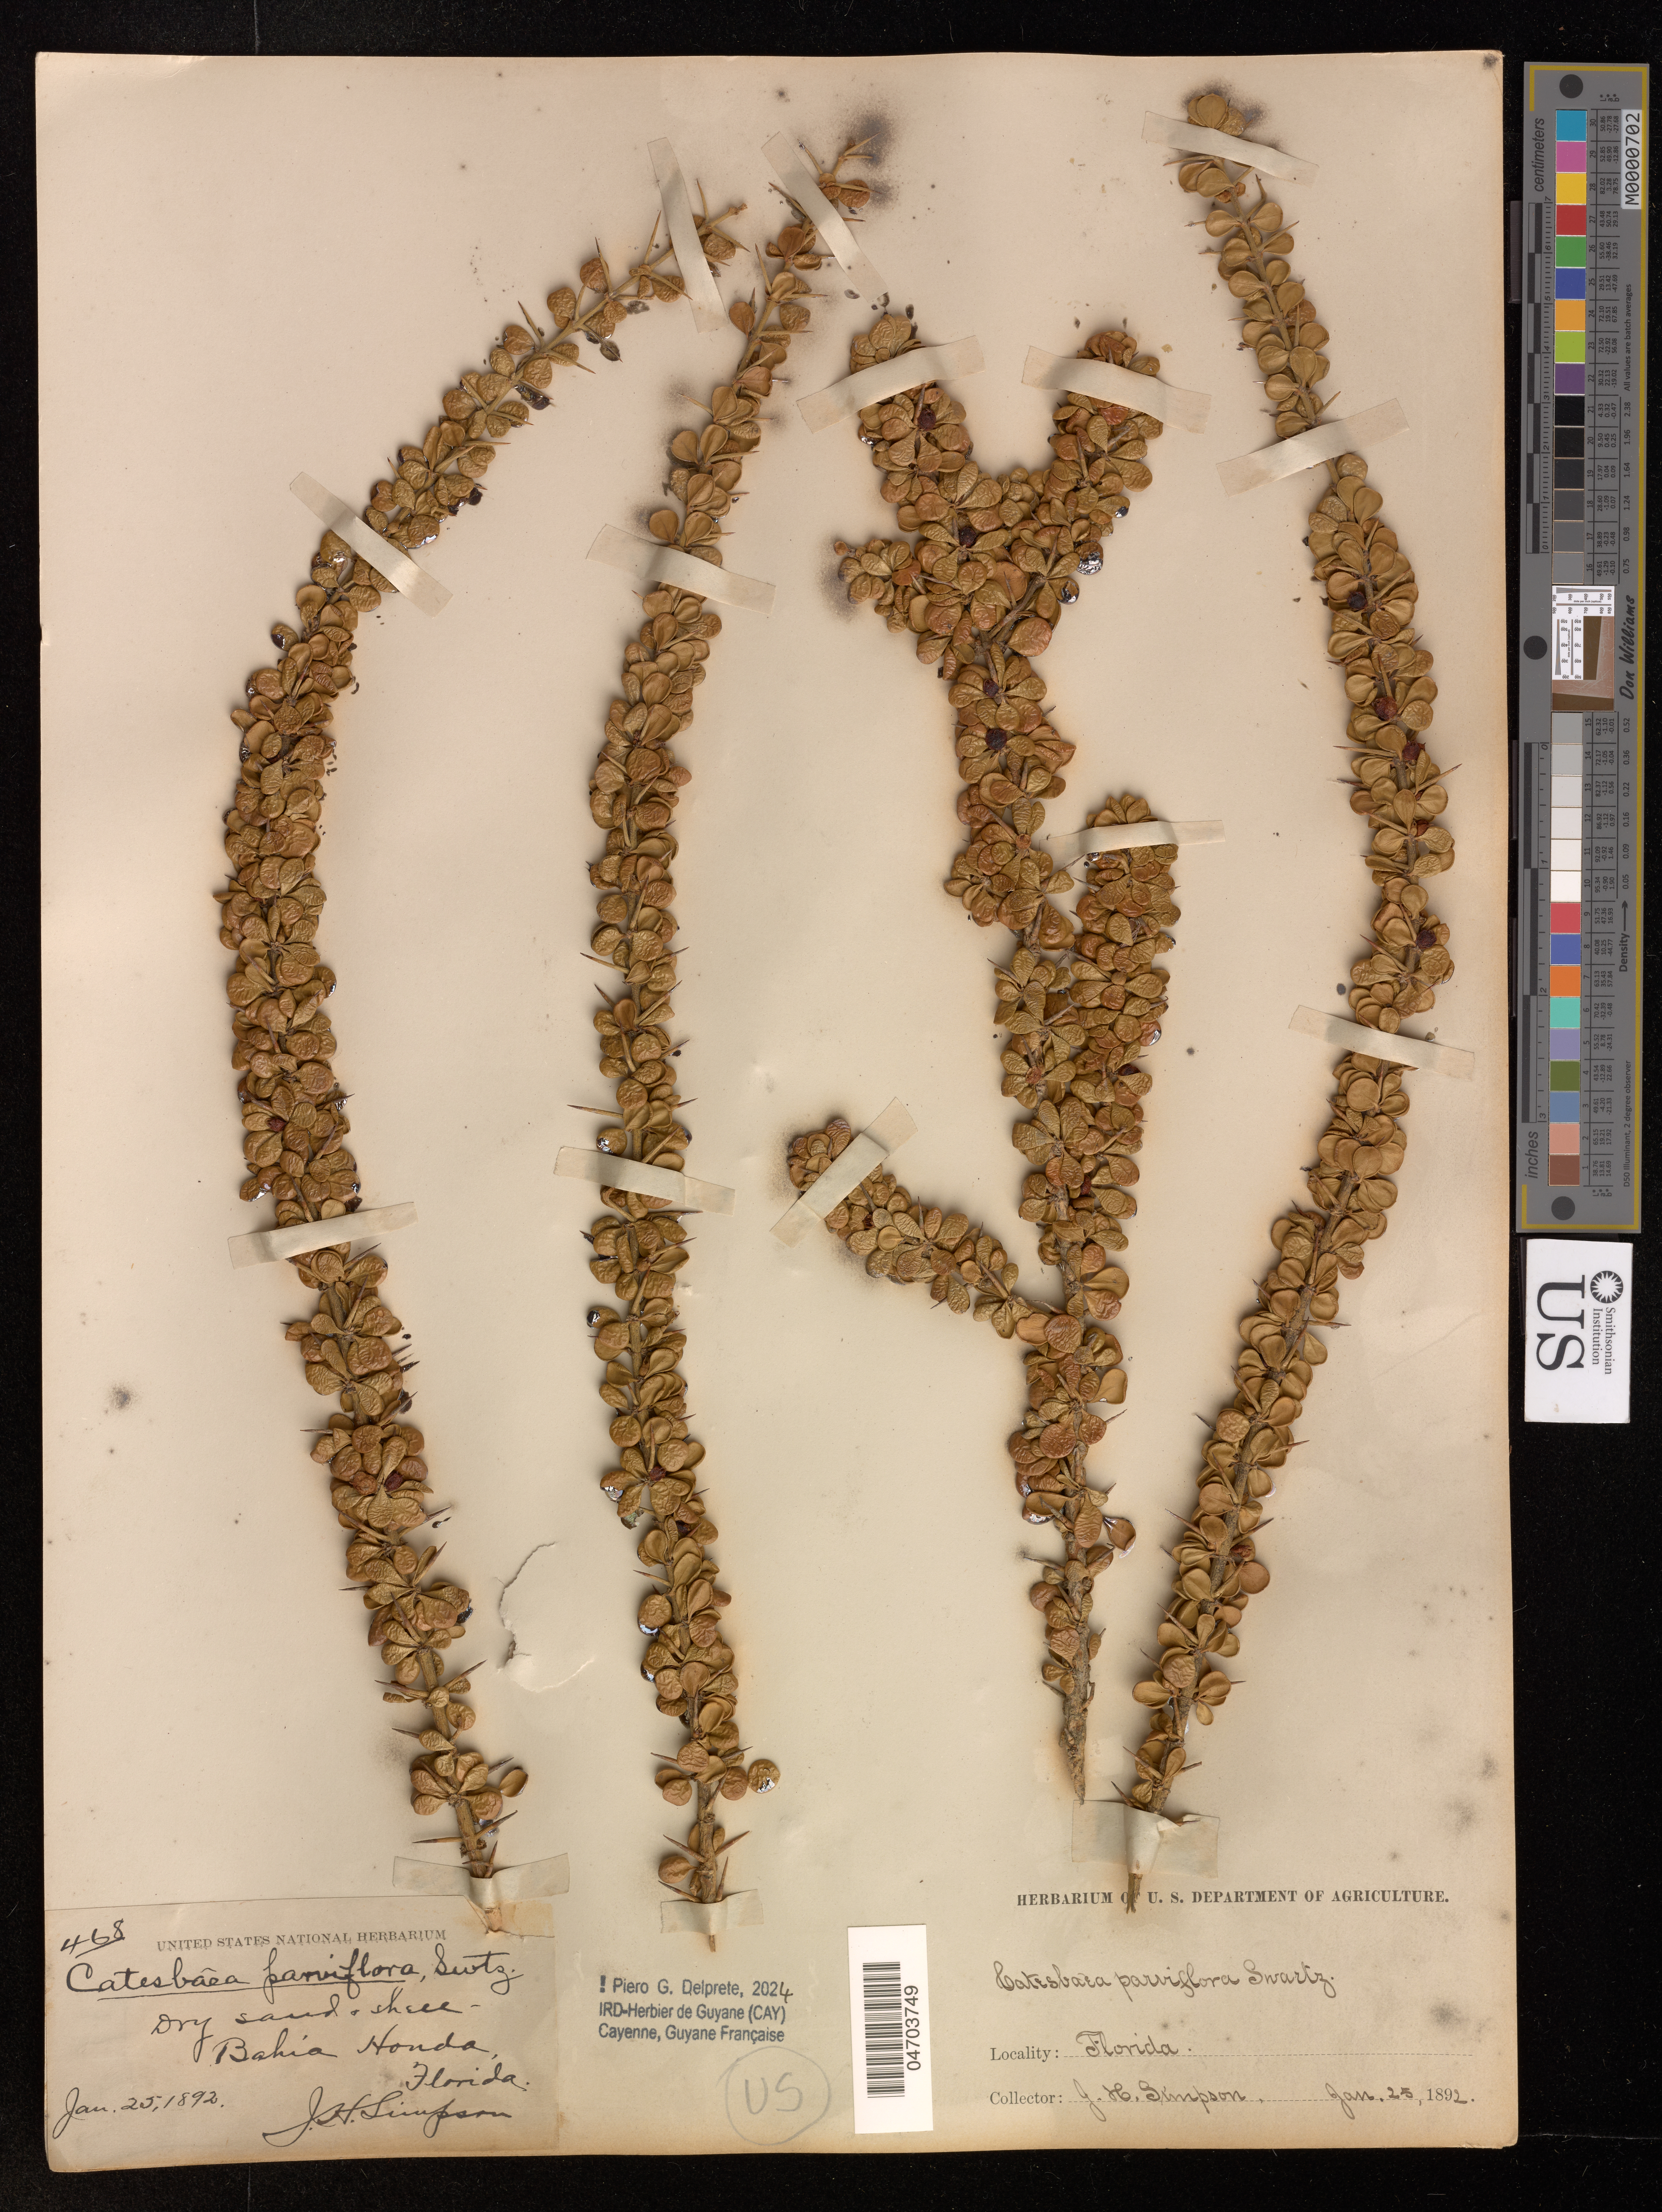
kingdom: Plantae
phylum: Tracheophyta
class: Magnoliopsida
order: Gentianales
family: Rubiaceae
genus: Catesbaea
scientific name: Catesbaea parvifolia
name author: DC.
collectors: J. Simpson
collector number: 468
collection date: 1892-01-25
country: United States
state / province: Florida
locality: Bahia Honda.